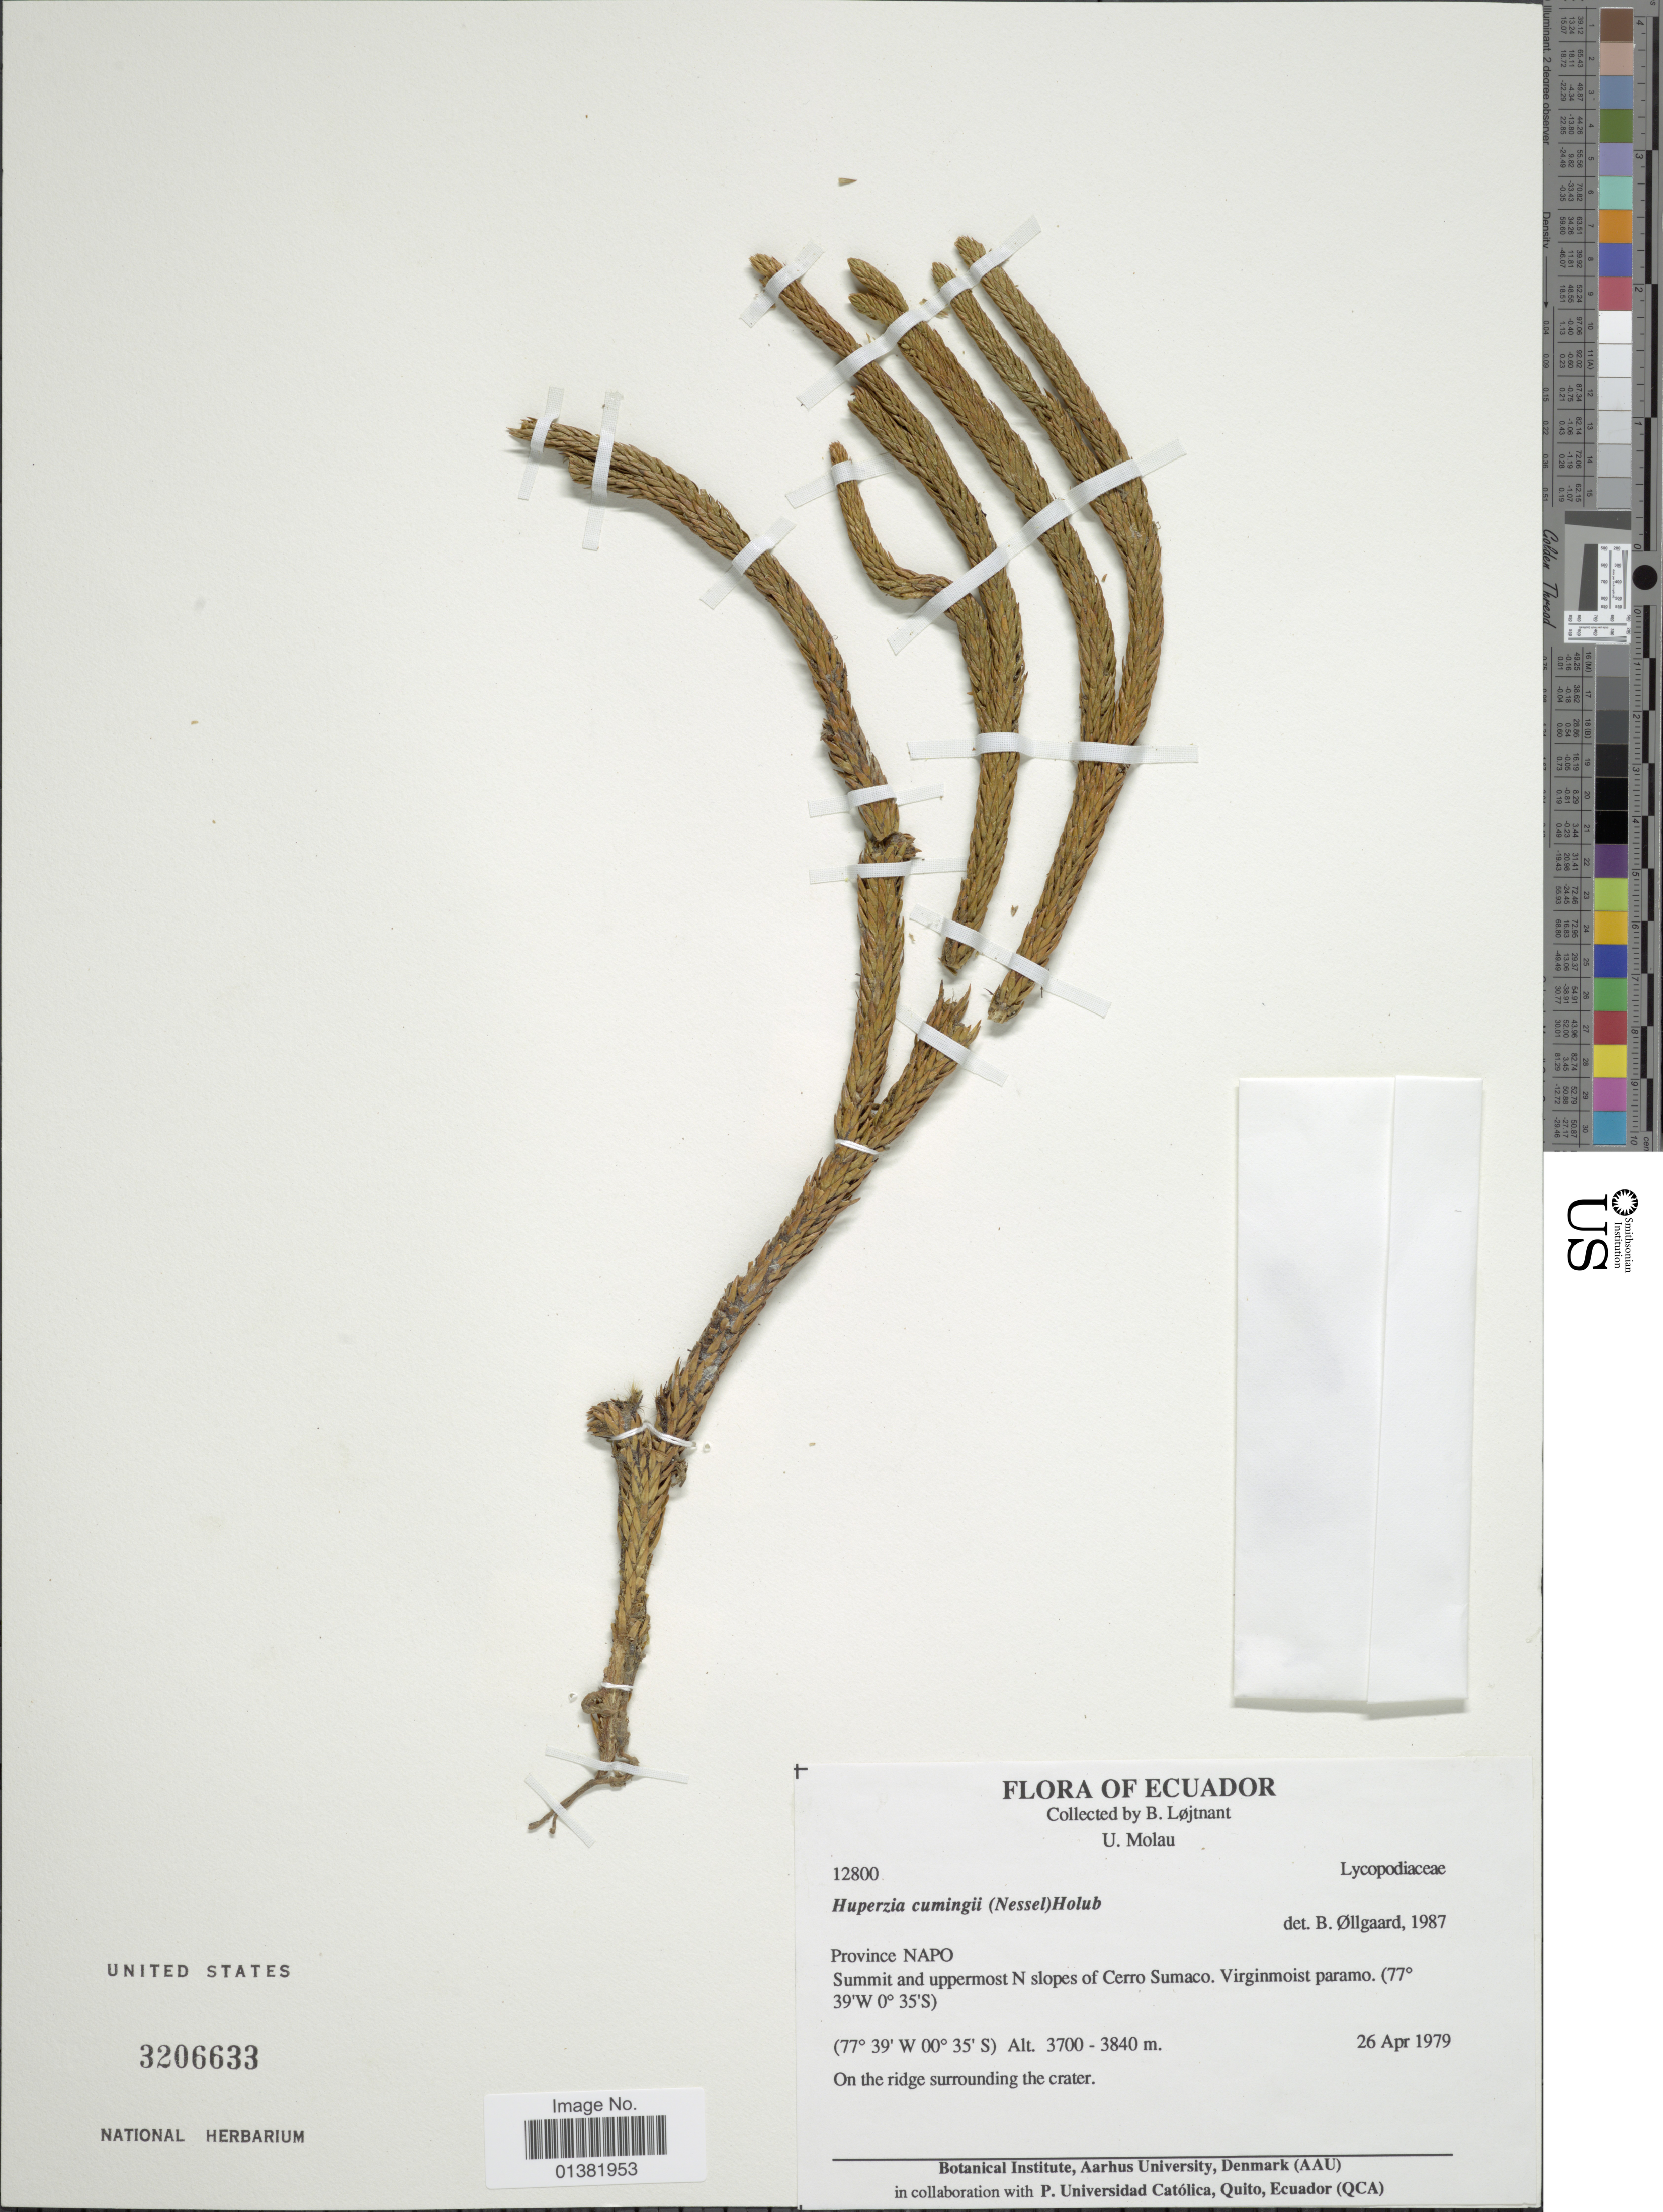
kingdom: Plantae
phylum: Tracheophyta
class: Lycopodiopsida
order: Lycopodiales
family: Lycopodiaceae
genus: Phlegmariurus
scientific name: Phlegmariurus cumingii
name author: (Nessel) B. Øllg.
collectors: B. Löjtnant & U. Molau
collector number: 12800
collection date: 1979-04-26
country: Ecuador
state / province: Napo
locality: Summit and uppermost N slopes of Cerro Sumaco. Virginmoist paramo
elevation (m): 3700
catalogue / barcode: US 3206633